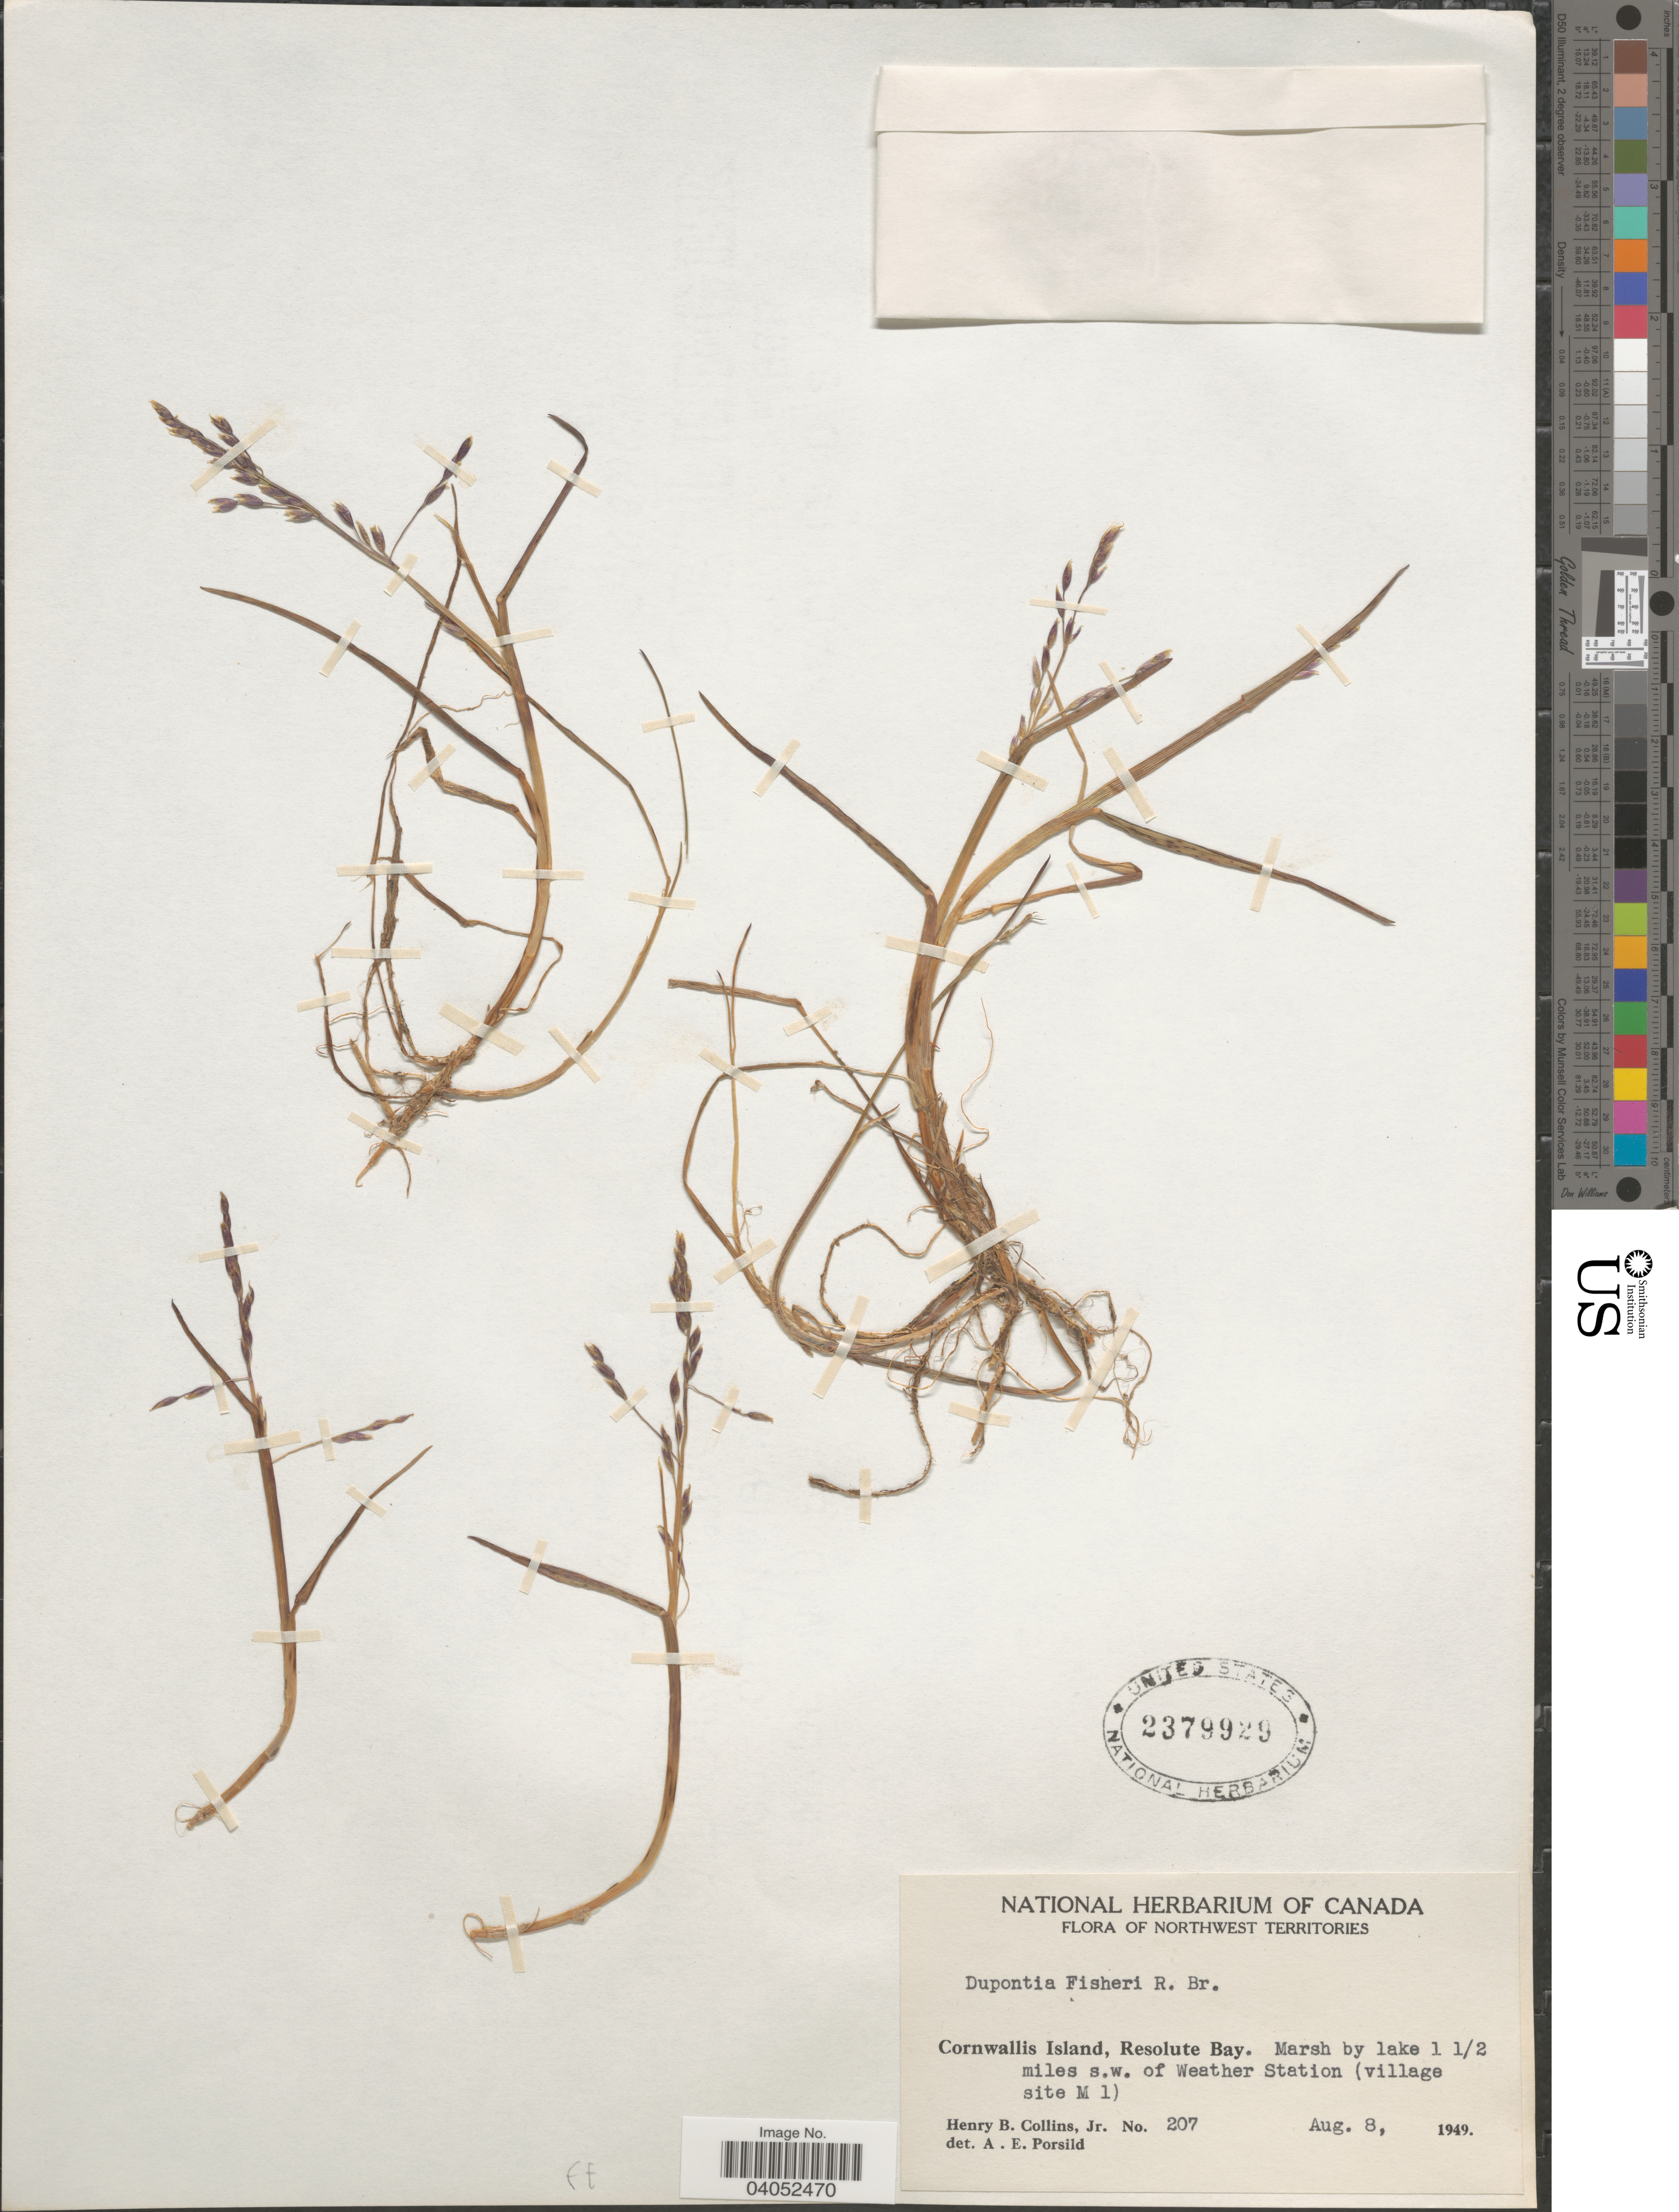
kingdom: Plantae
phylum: Tracheophyta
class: Liliopsida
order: Poales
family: Poaceae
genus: Dupontia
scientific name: Dupontia micrantha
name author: Holm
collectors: H. Collins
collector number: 207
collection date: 1949-08-08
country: Canada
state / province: Northwest Territories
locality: Cornwallis Island, Resolute Bay. Marsh by lake 1½ miles s.w. of Weather Station (village site M 1).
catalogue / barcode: US 2379929